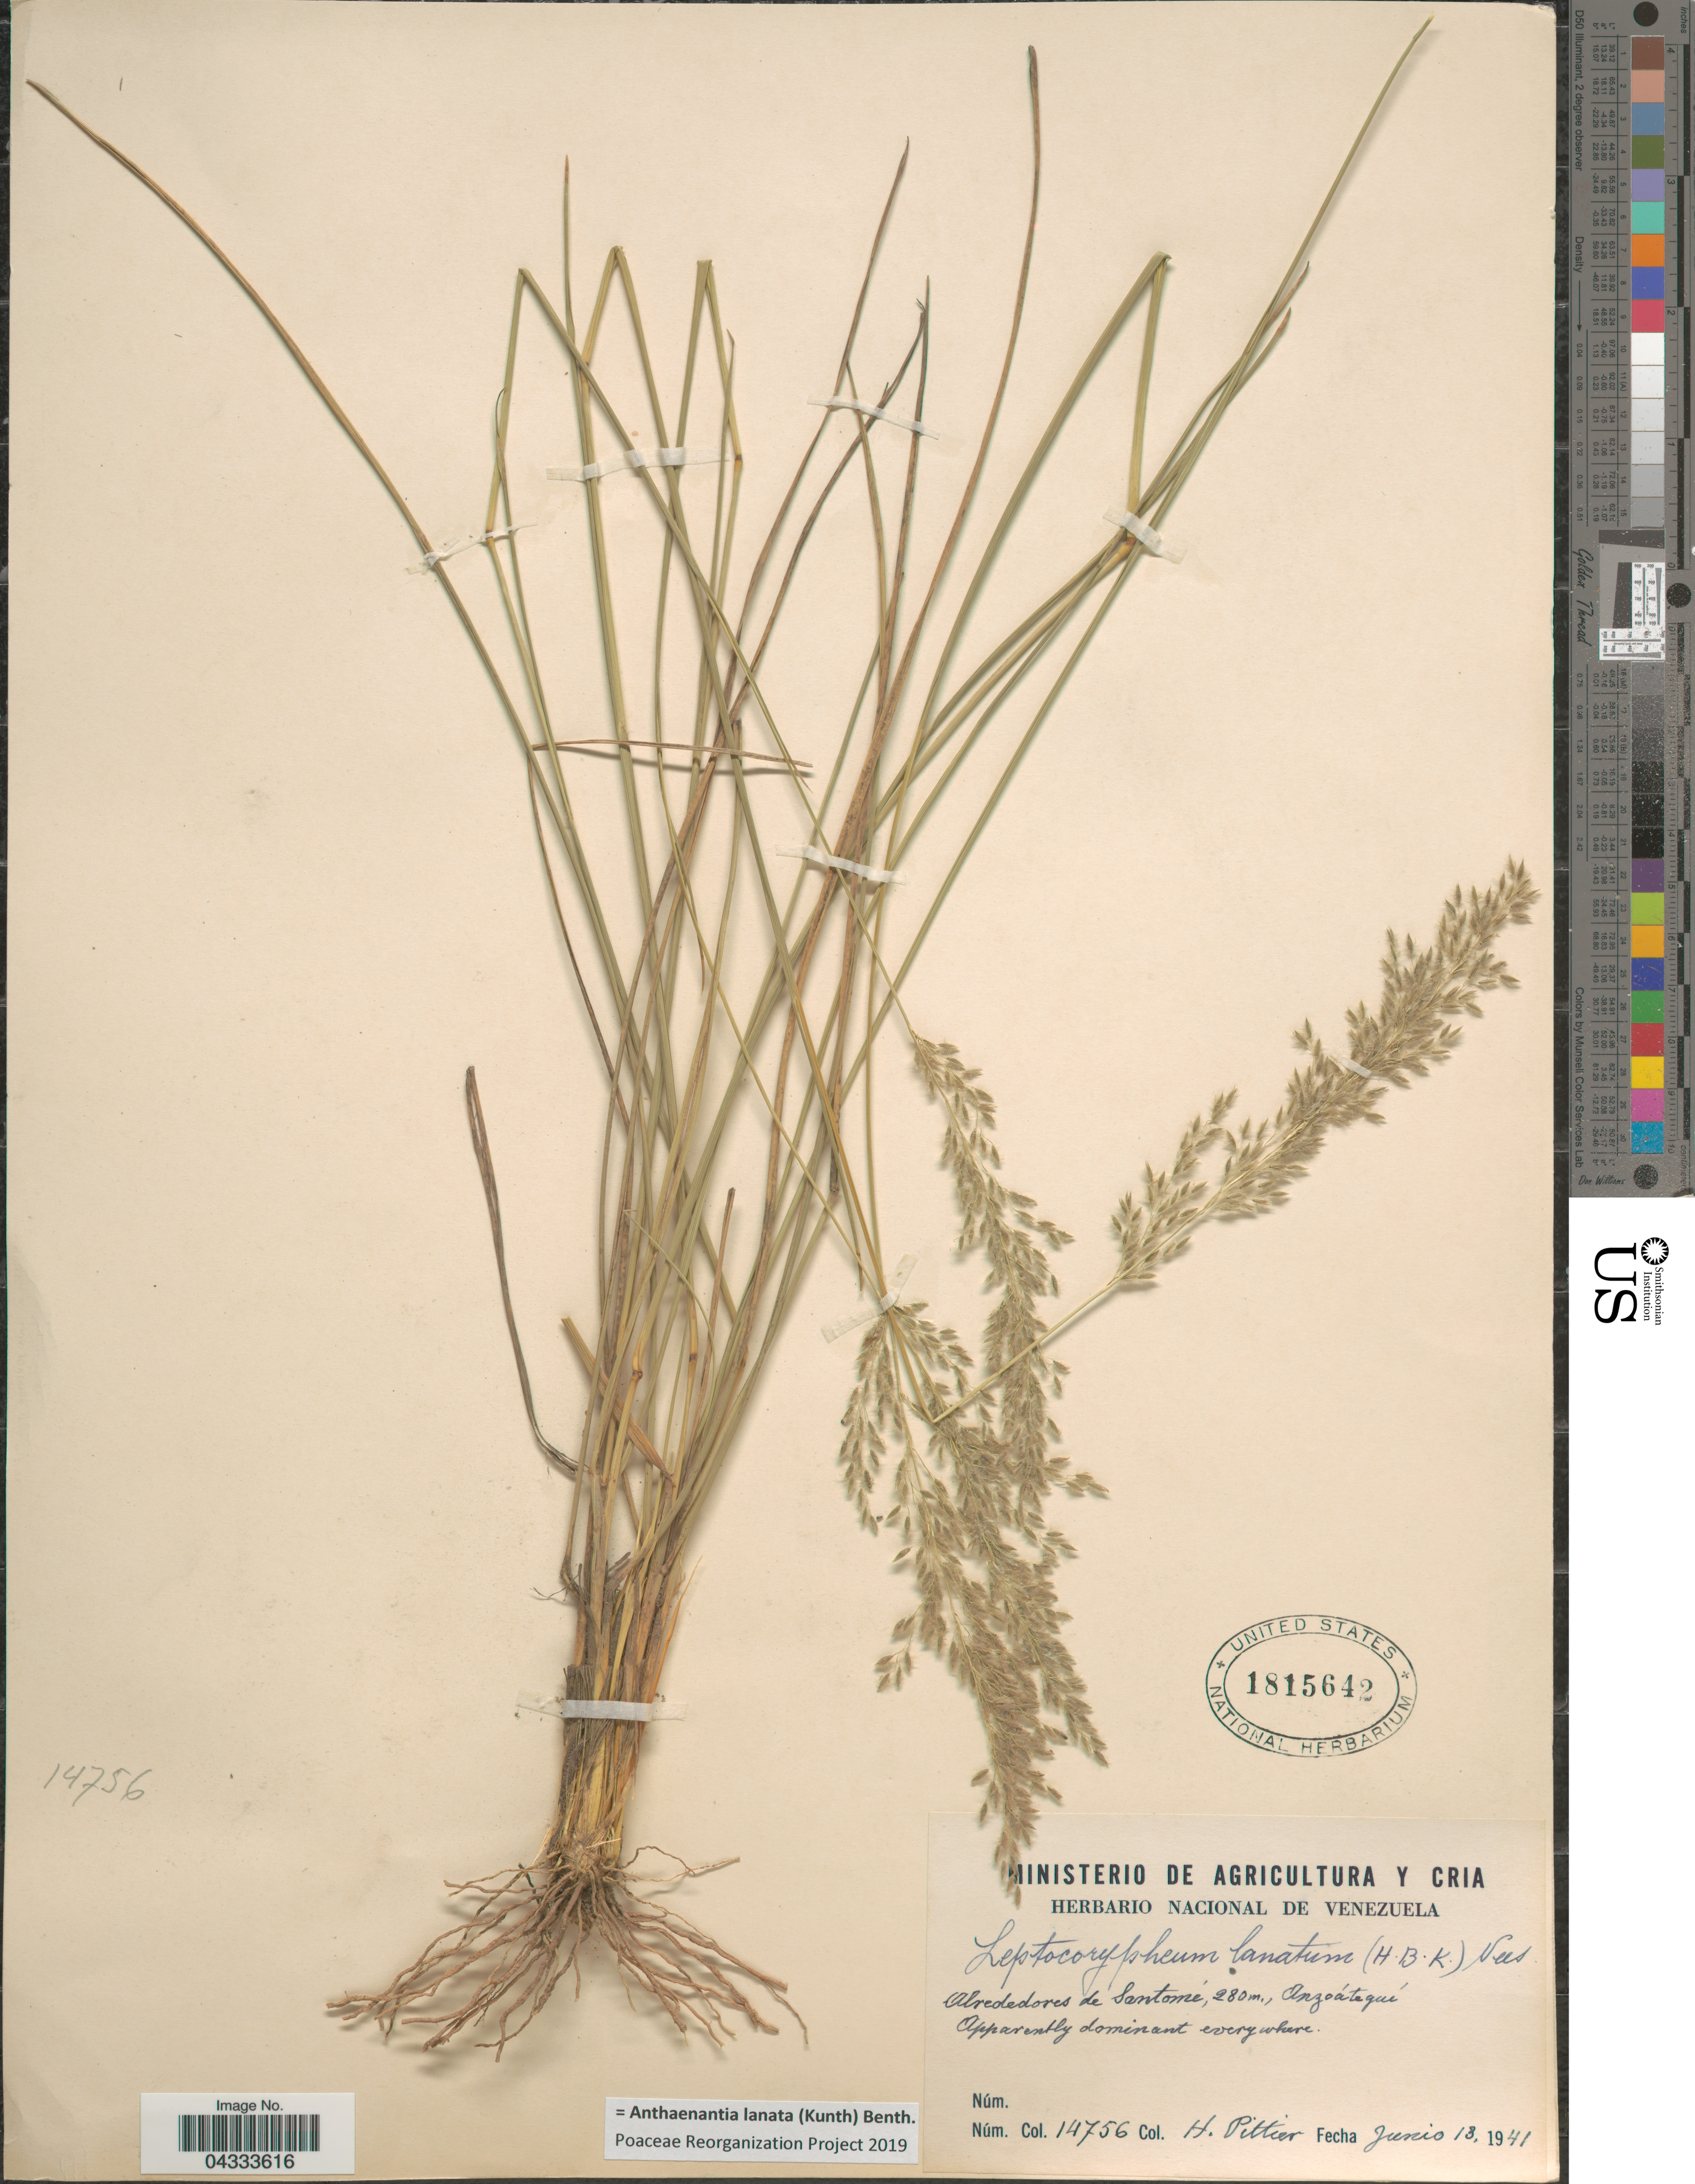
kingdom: Plantae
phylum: Tracheophyta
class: Liliopsida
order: Poales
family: Poaceae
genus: Anthaenantia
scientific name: Anthaenantia lanata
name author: (Kunth) Benth.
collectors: H. F. Pittier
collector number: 14756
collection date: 1941-06-13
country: Venezuela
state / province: Anzoategui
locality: Alrededores de Santomé.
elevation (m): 280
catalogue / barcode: US 1815642